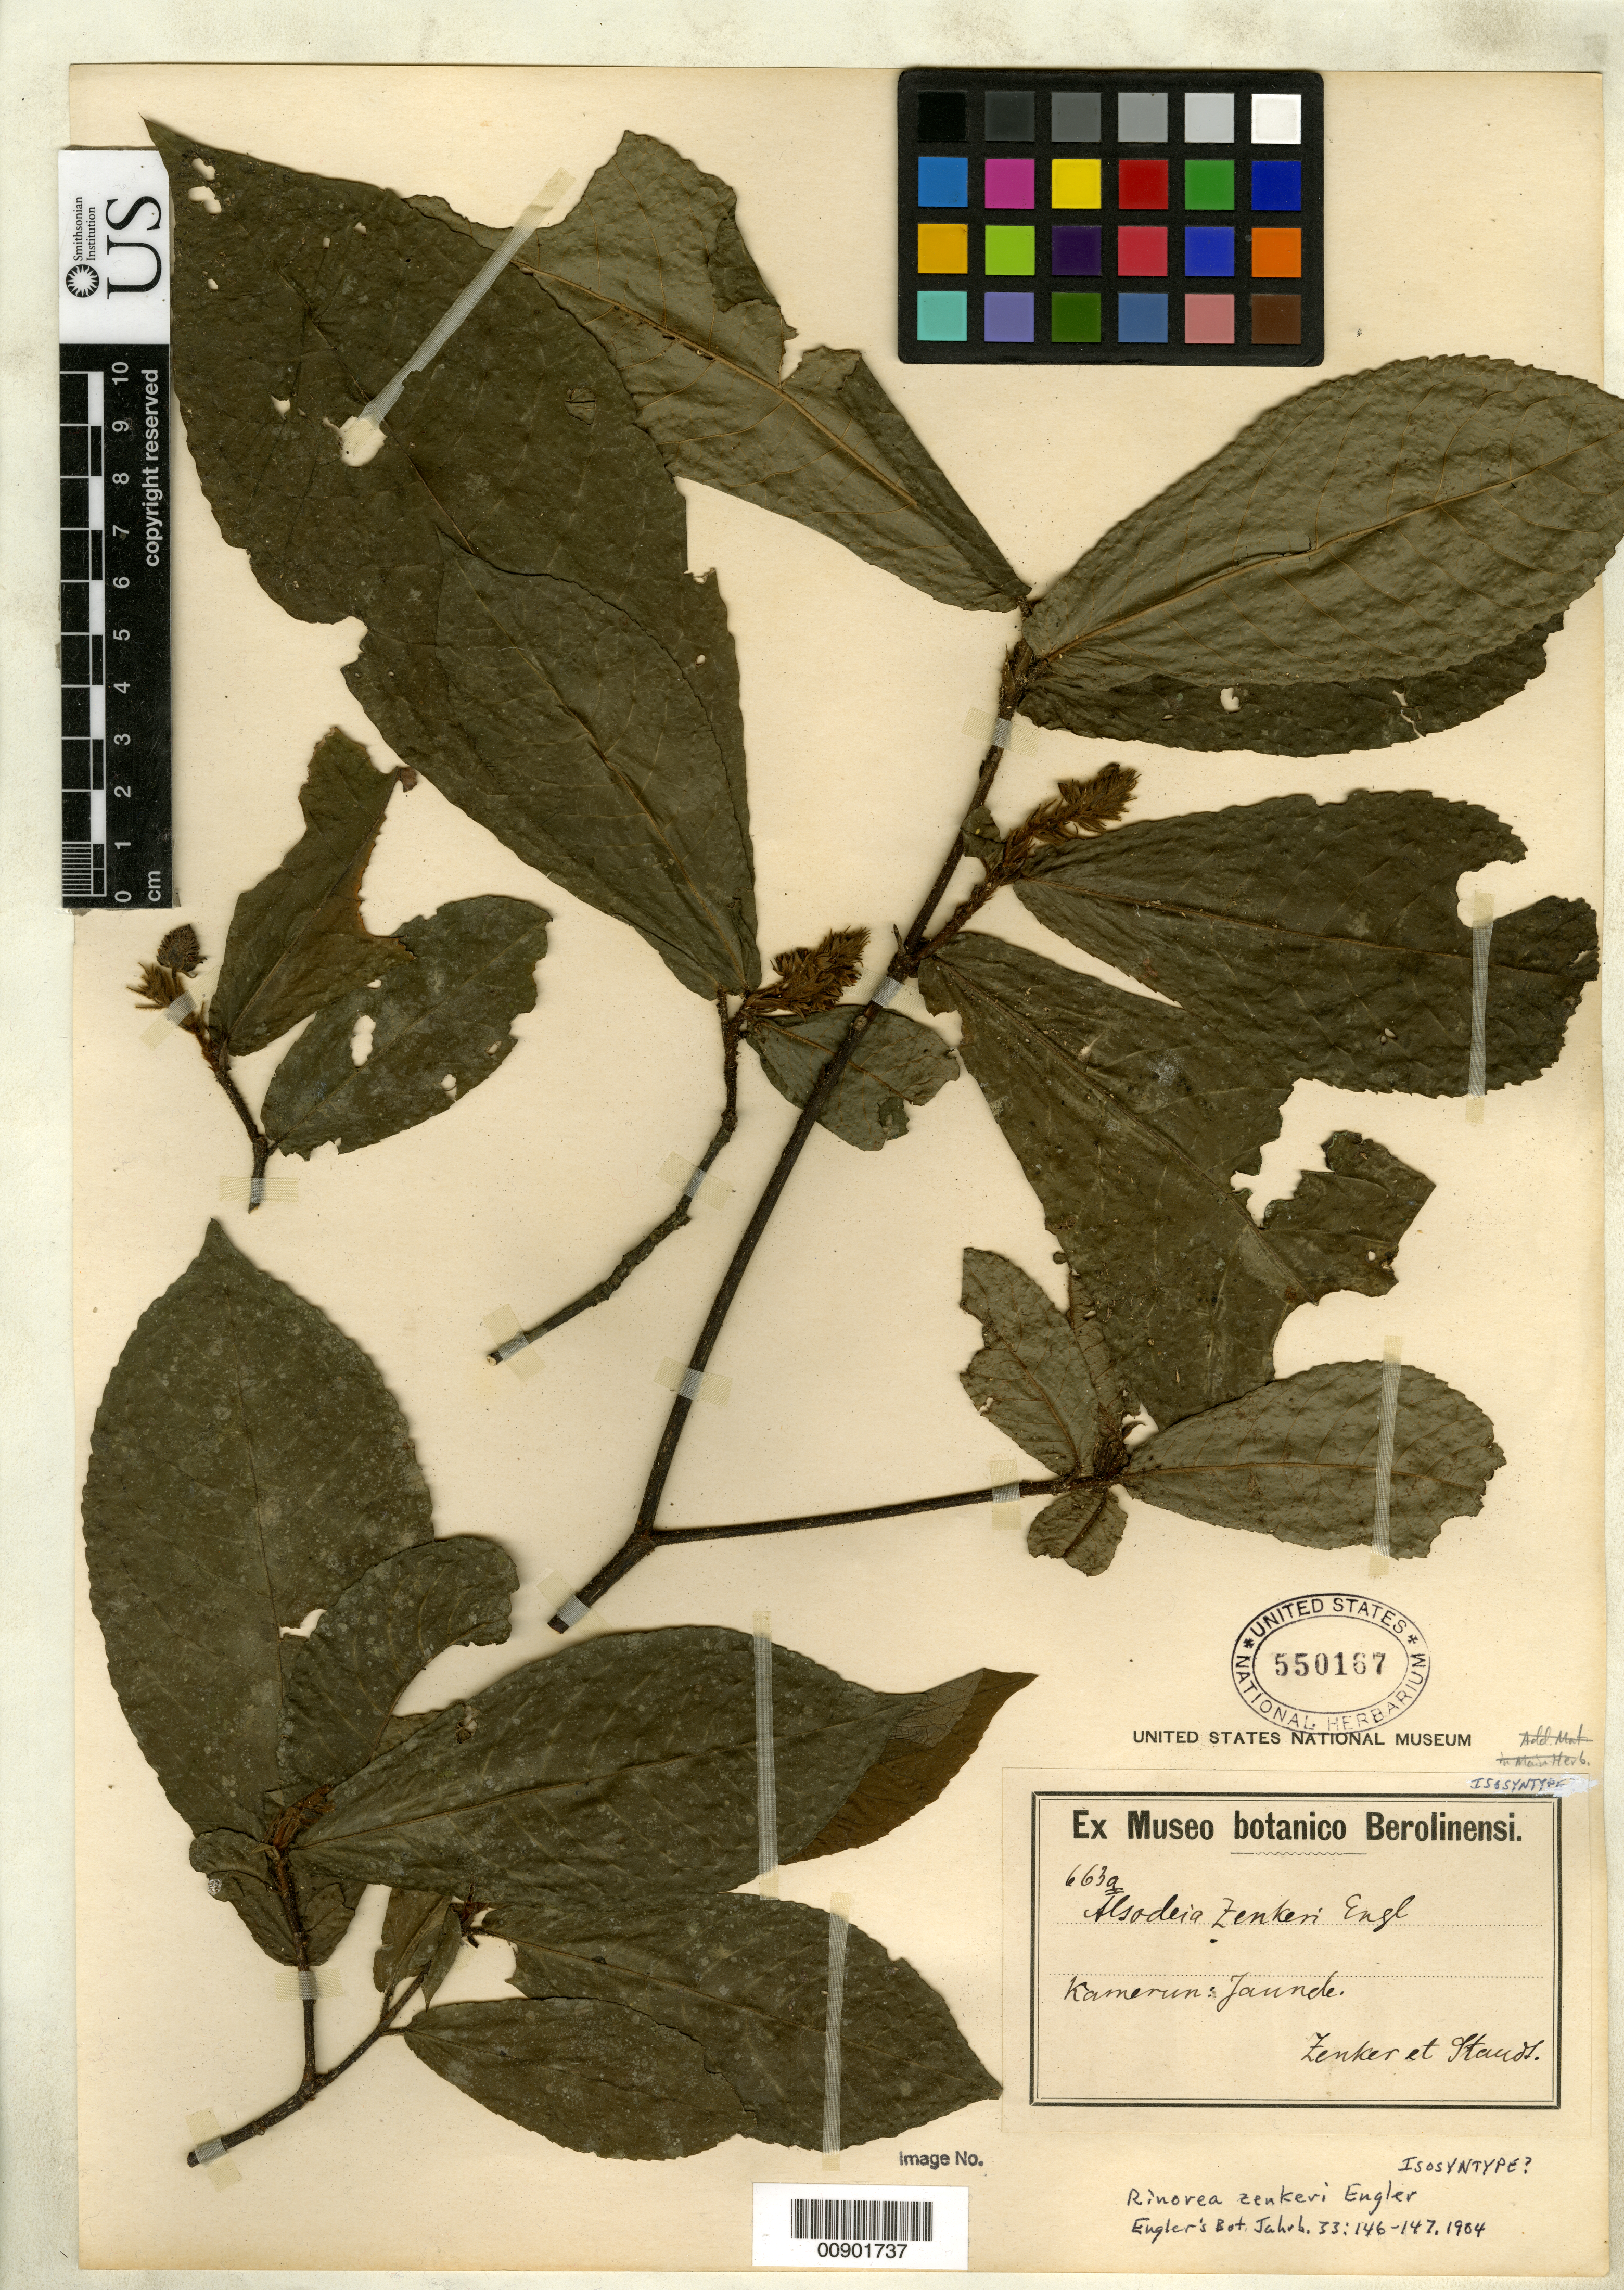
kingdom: Plantae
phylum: Tracheophyta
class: Magnoliopsida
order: Malpighiales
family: Violaceae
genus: Rinorea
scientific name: Rinorea zenkeri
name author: Engl.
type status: Possible Syntype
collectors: G. A. Zenker & A. Staudt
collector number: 663a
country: Cameroon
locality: Kamerun: Jaunde.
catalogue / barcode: US 550167